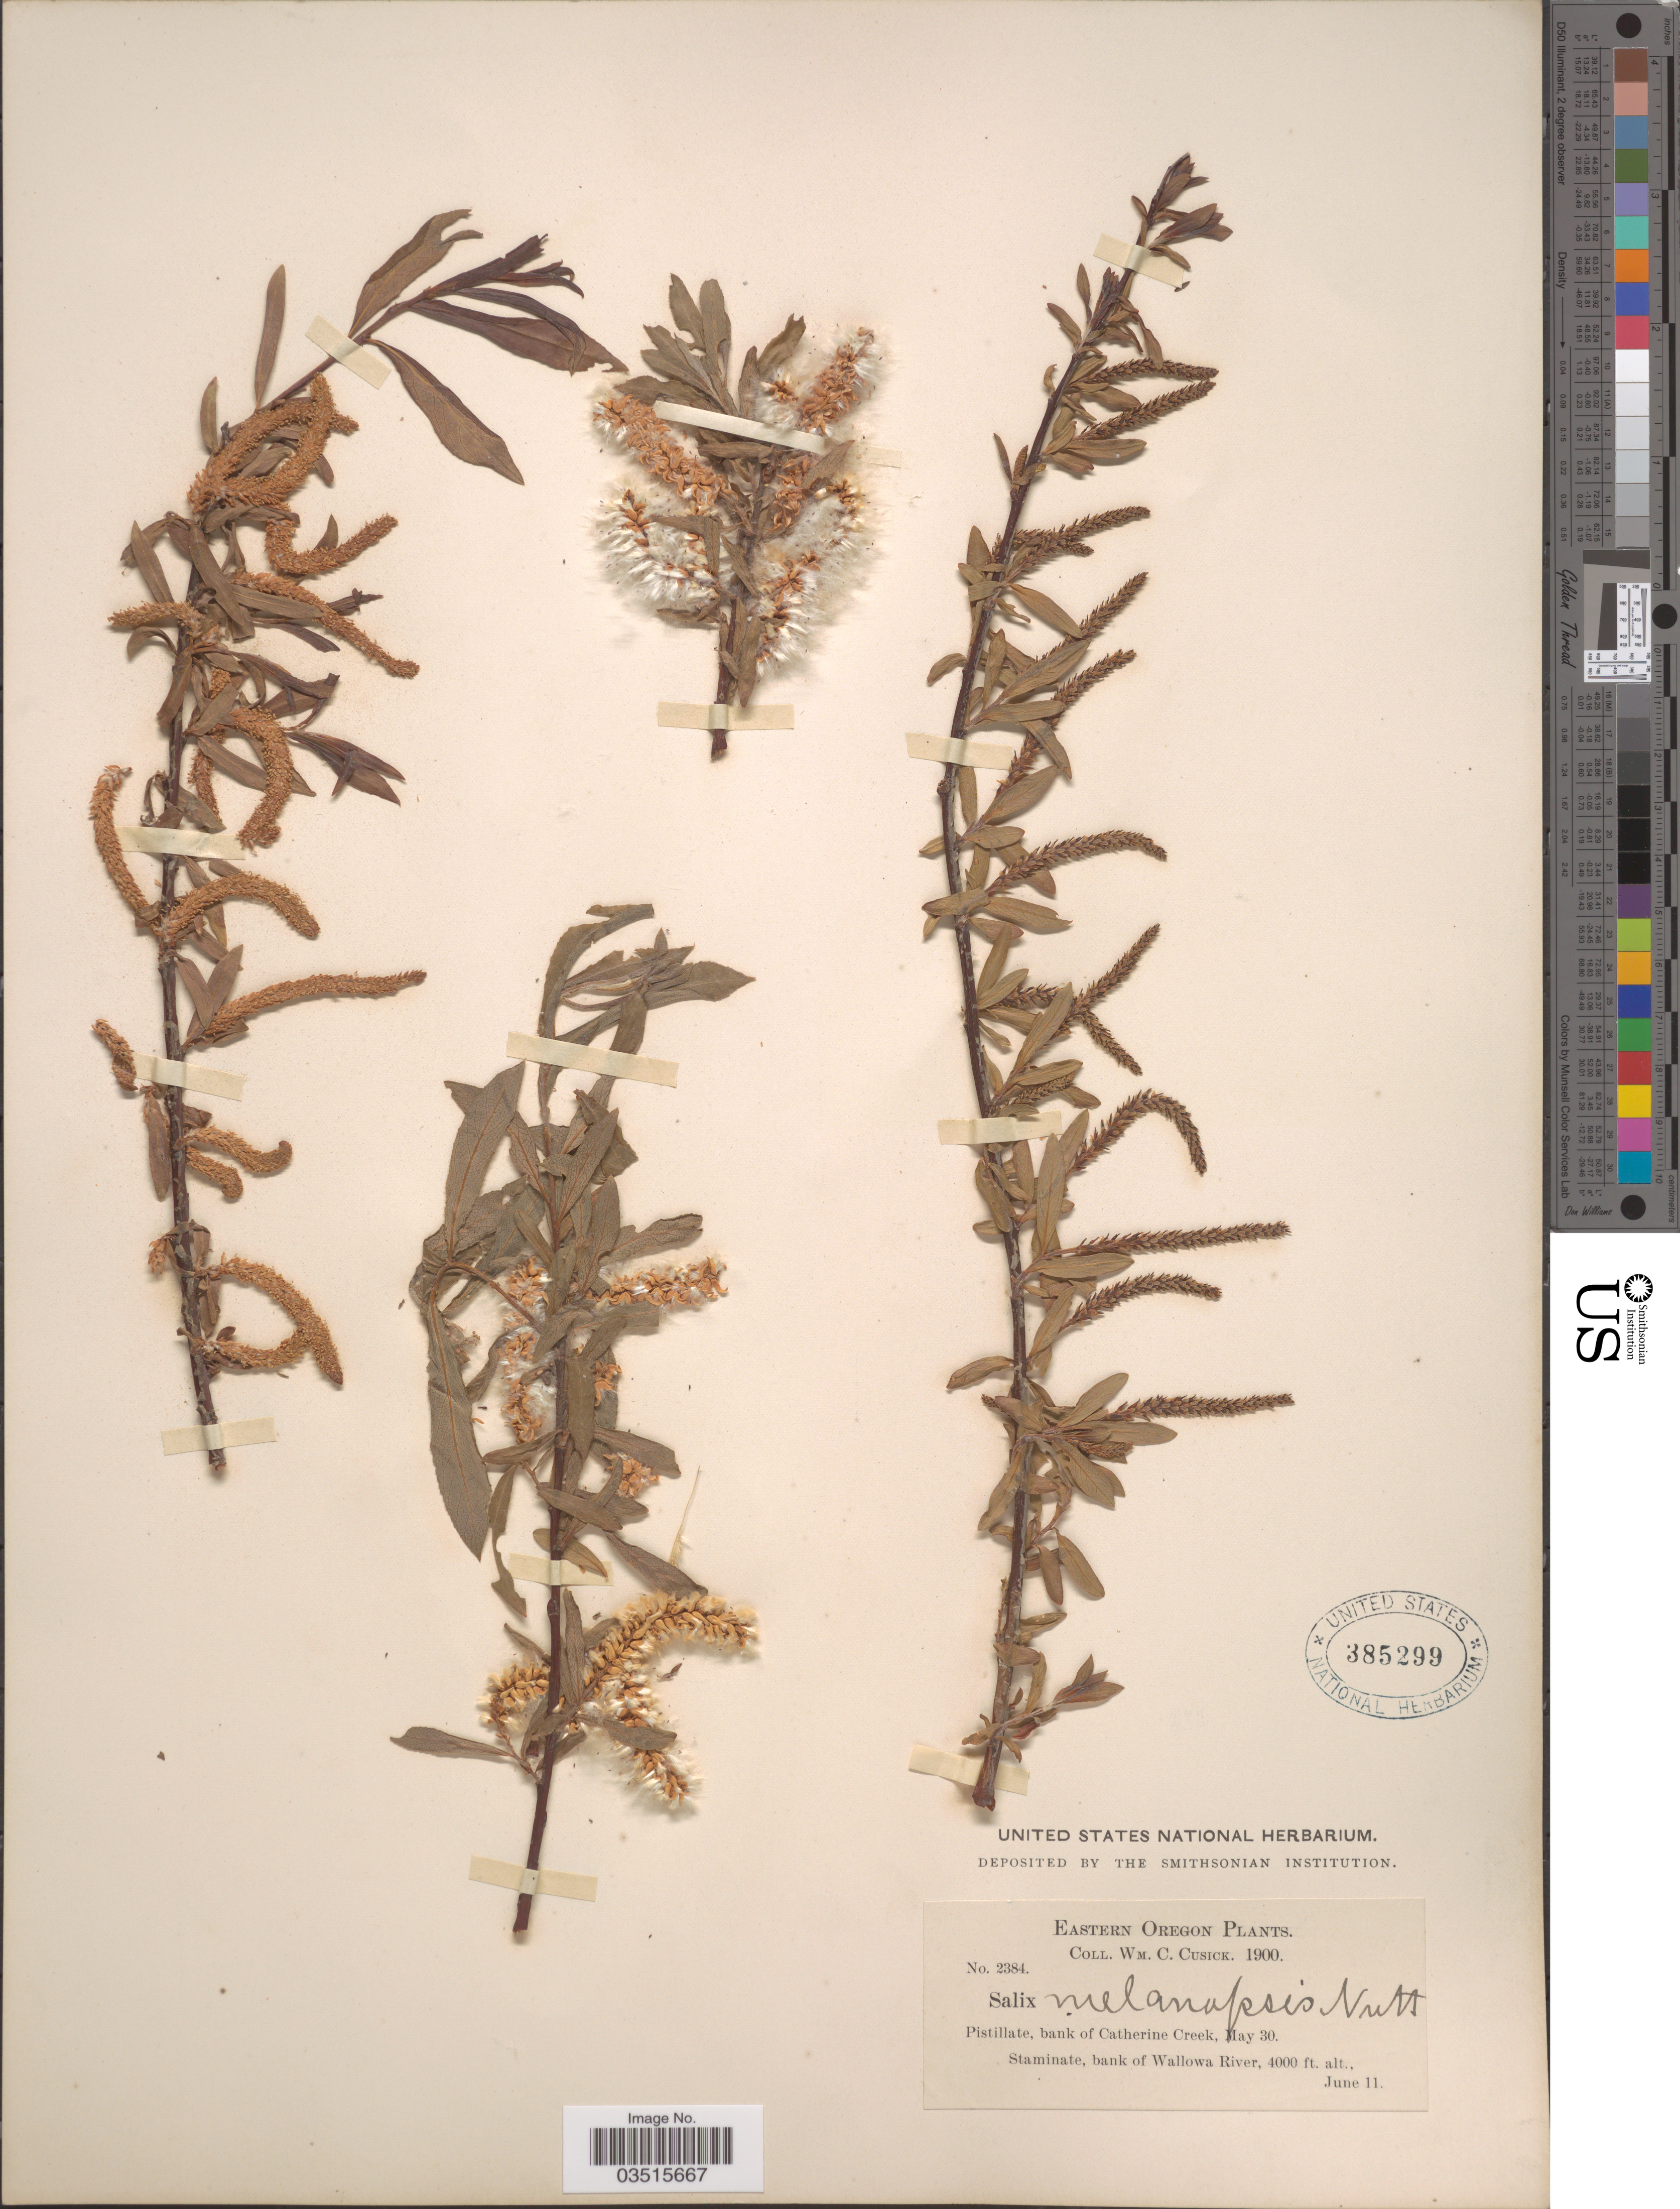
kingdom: Plantae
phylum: Tracheophyta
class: Magnoliopsida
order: Malpighiales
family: Salicaceae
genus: Salix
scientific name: Salix melanopsis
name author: Nutt.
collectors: W. C. Cusick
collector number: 2384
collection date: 1900-05-30/1900-06-11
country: United States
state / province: Oregon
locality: Eastern Oregon. Pistillate, bank of Catherine Creek. Staminate, bank of Wallowa River.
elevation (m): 1219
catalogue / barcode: US 385299